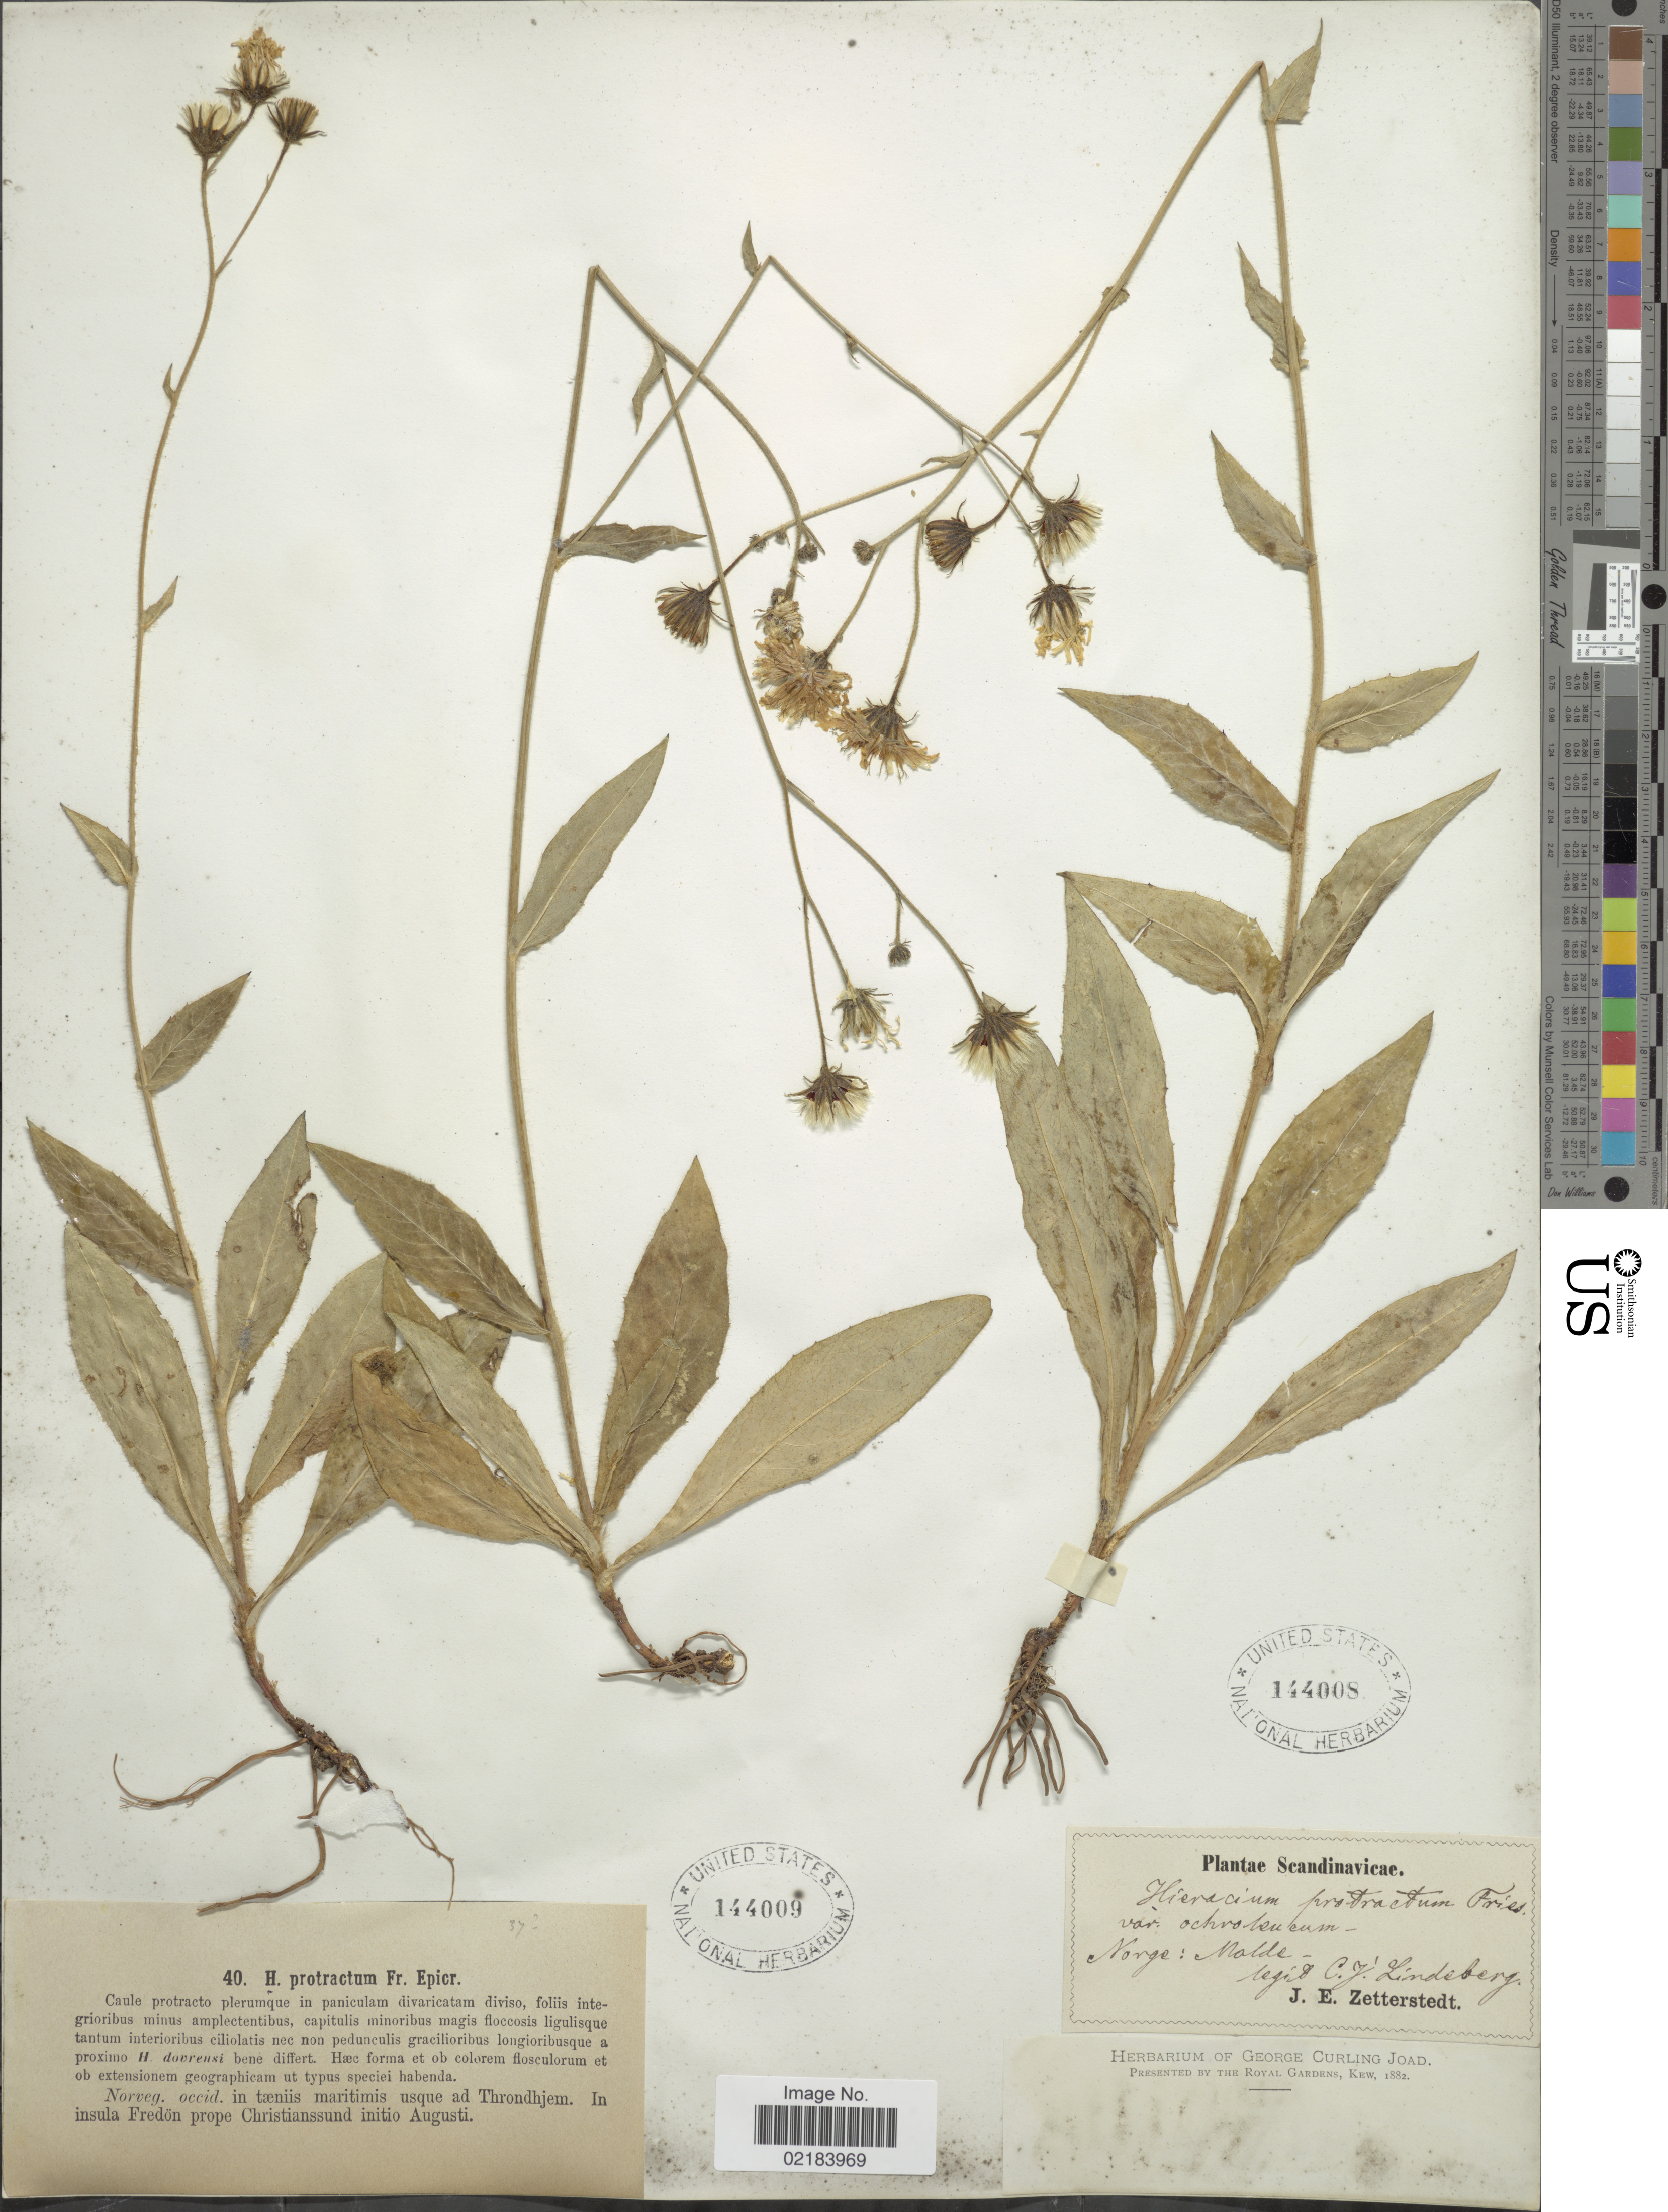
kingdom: Plantae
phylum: Tracheophyta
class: Magnoliopsida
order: Asterales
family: Asteraceae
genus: Hieracium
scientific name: Hieracium prostratum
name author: DC.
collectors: C. Lindeberg & J.E. Zetterstedt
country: Norway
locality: Norge: Molde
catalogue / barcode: US 144008